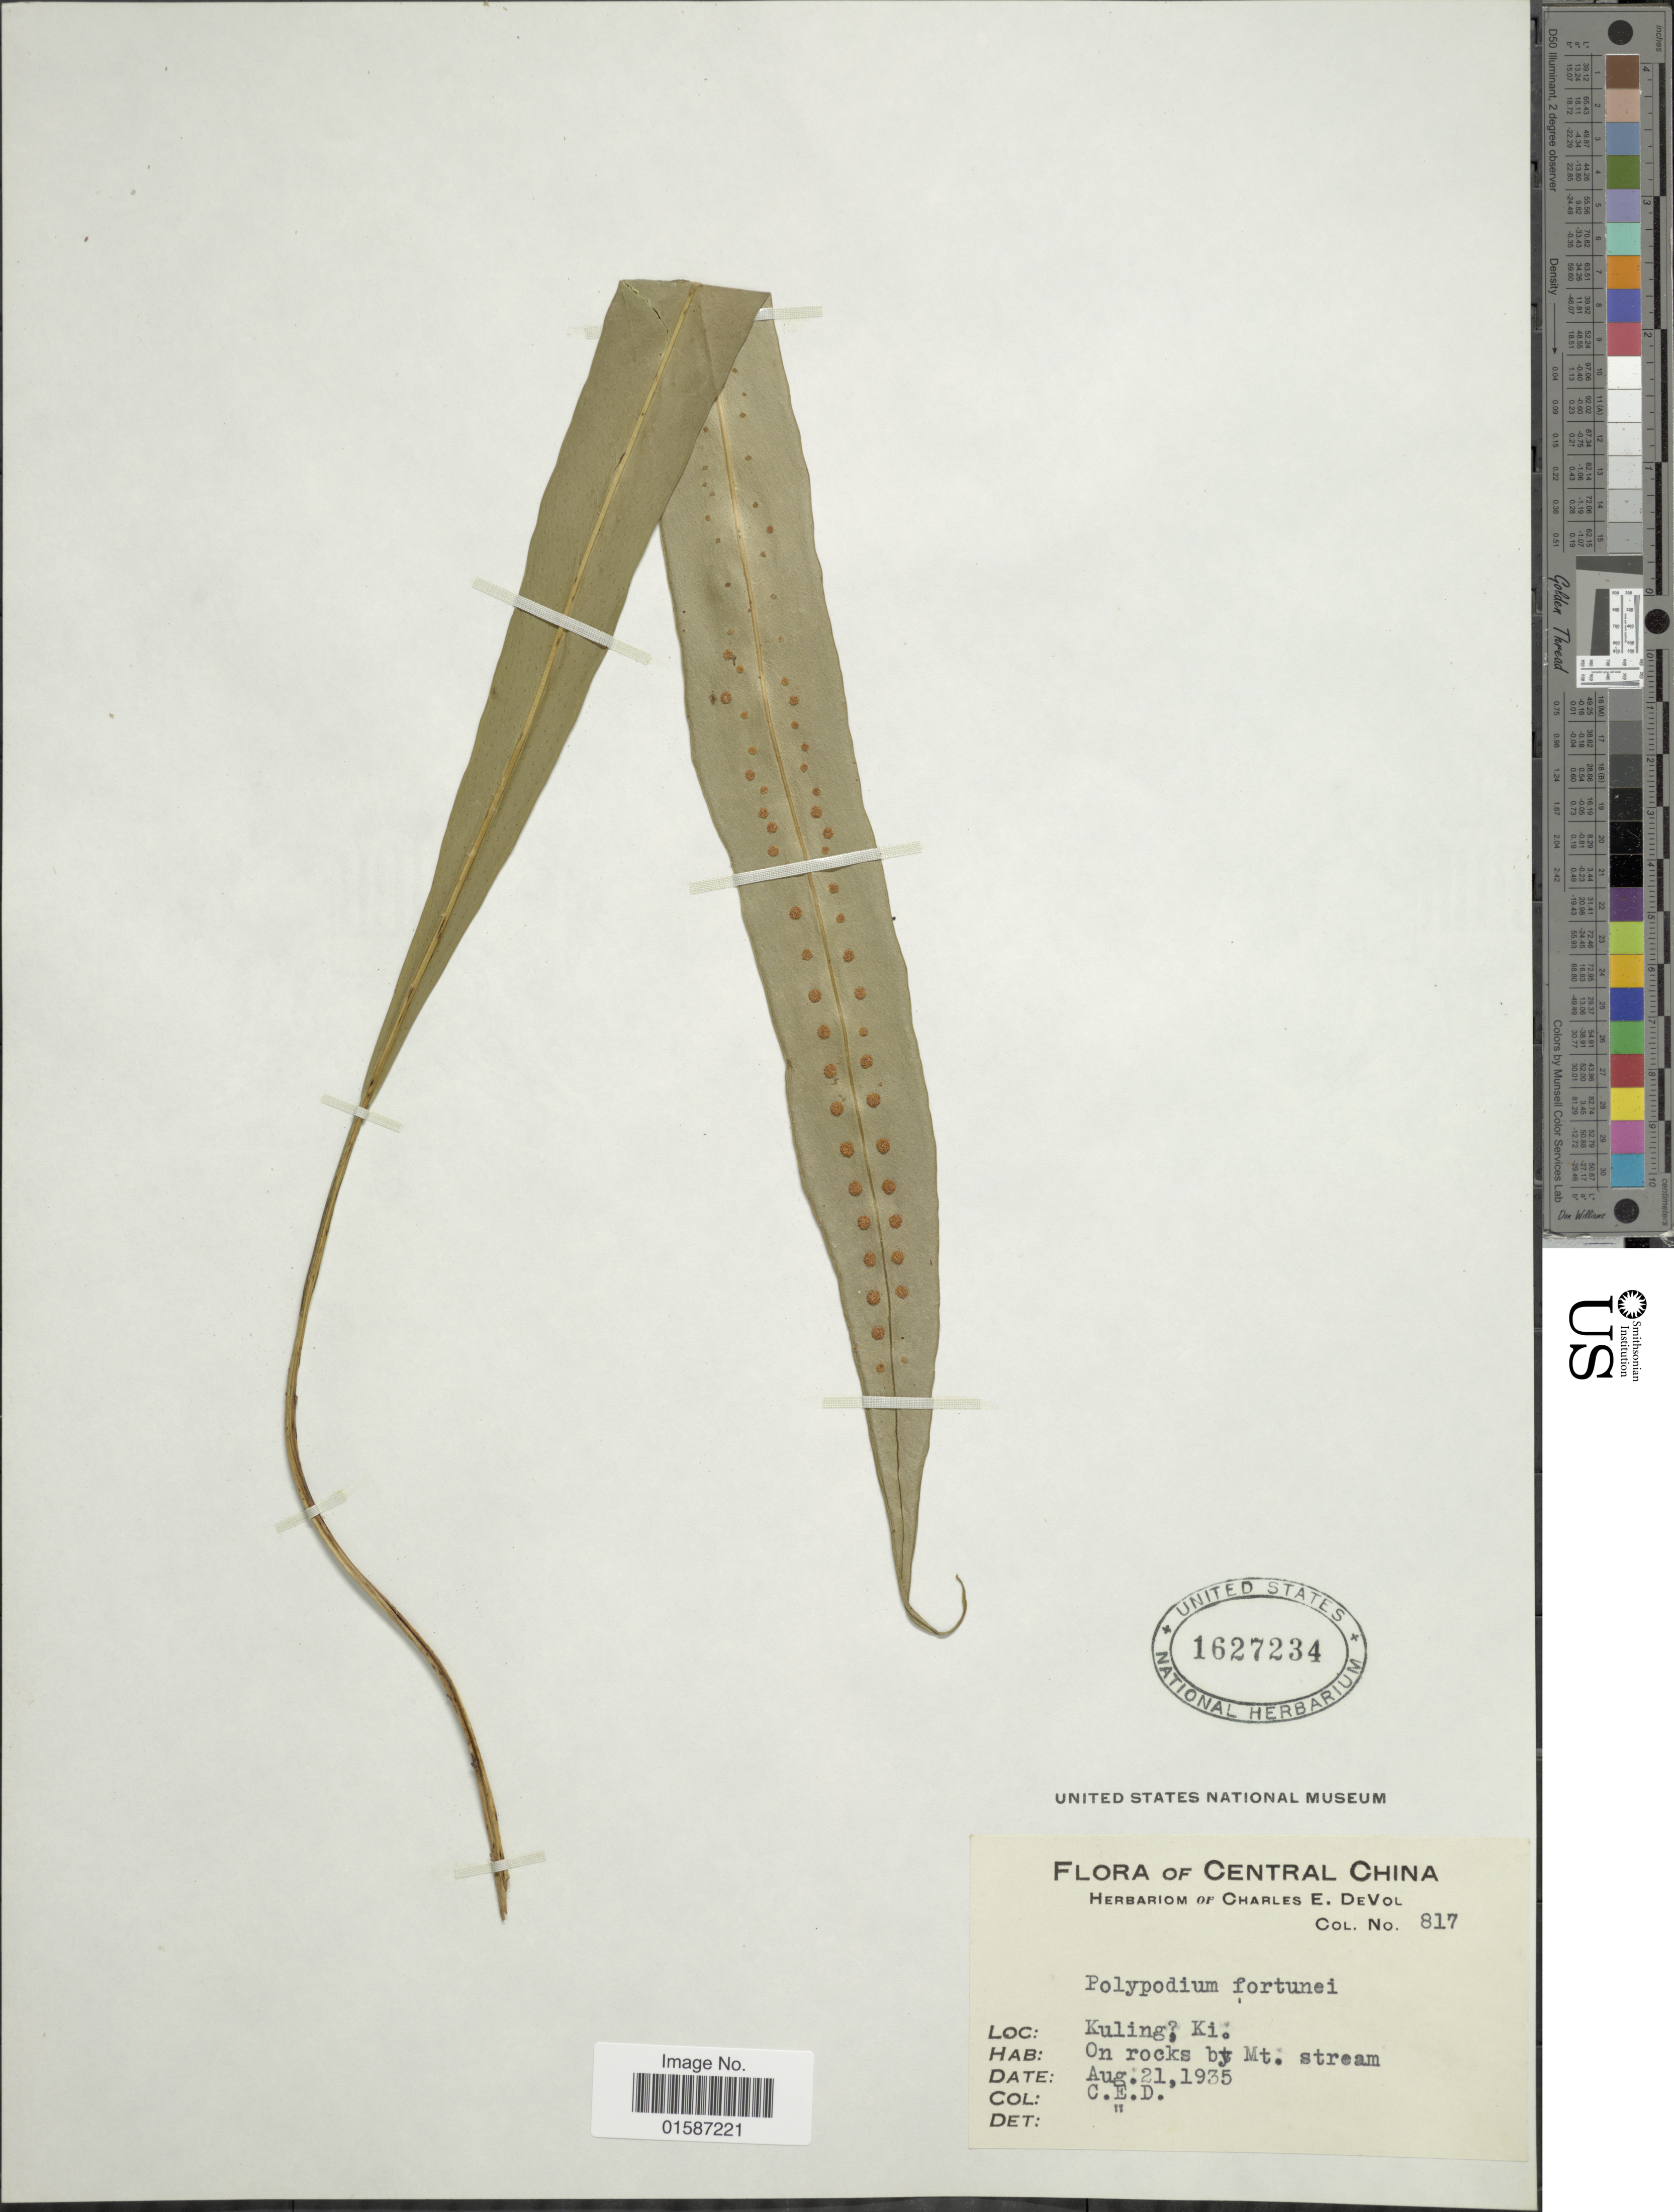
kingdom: Plantae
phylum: Tracheophyta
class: Polypodiopsida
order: Polypodiales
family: Polypodiaceae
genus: Neolepisorus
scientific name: Neolepisorus fortunei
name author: (T. Moore) Li S. Wang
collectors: C. E. De Vol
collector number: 817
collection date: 1935-08-21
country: China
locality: Central China, Kuling, Ki.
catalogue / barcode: US 1627234